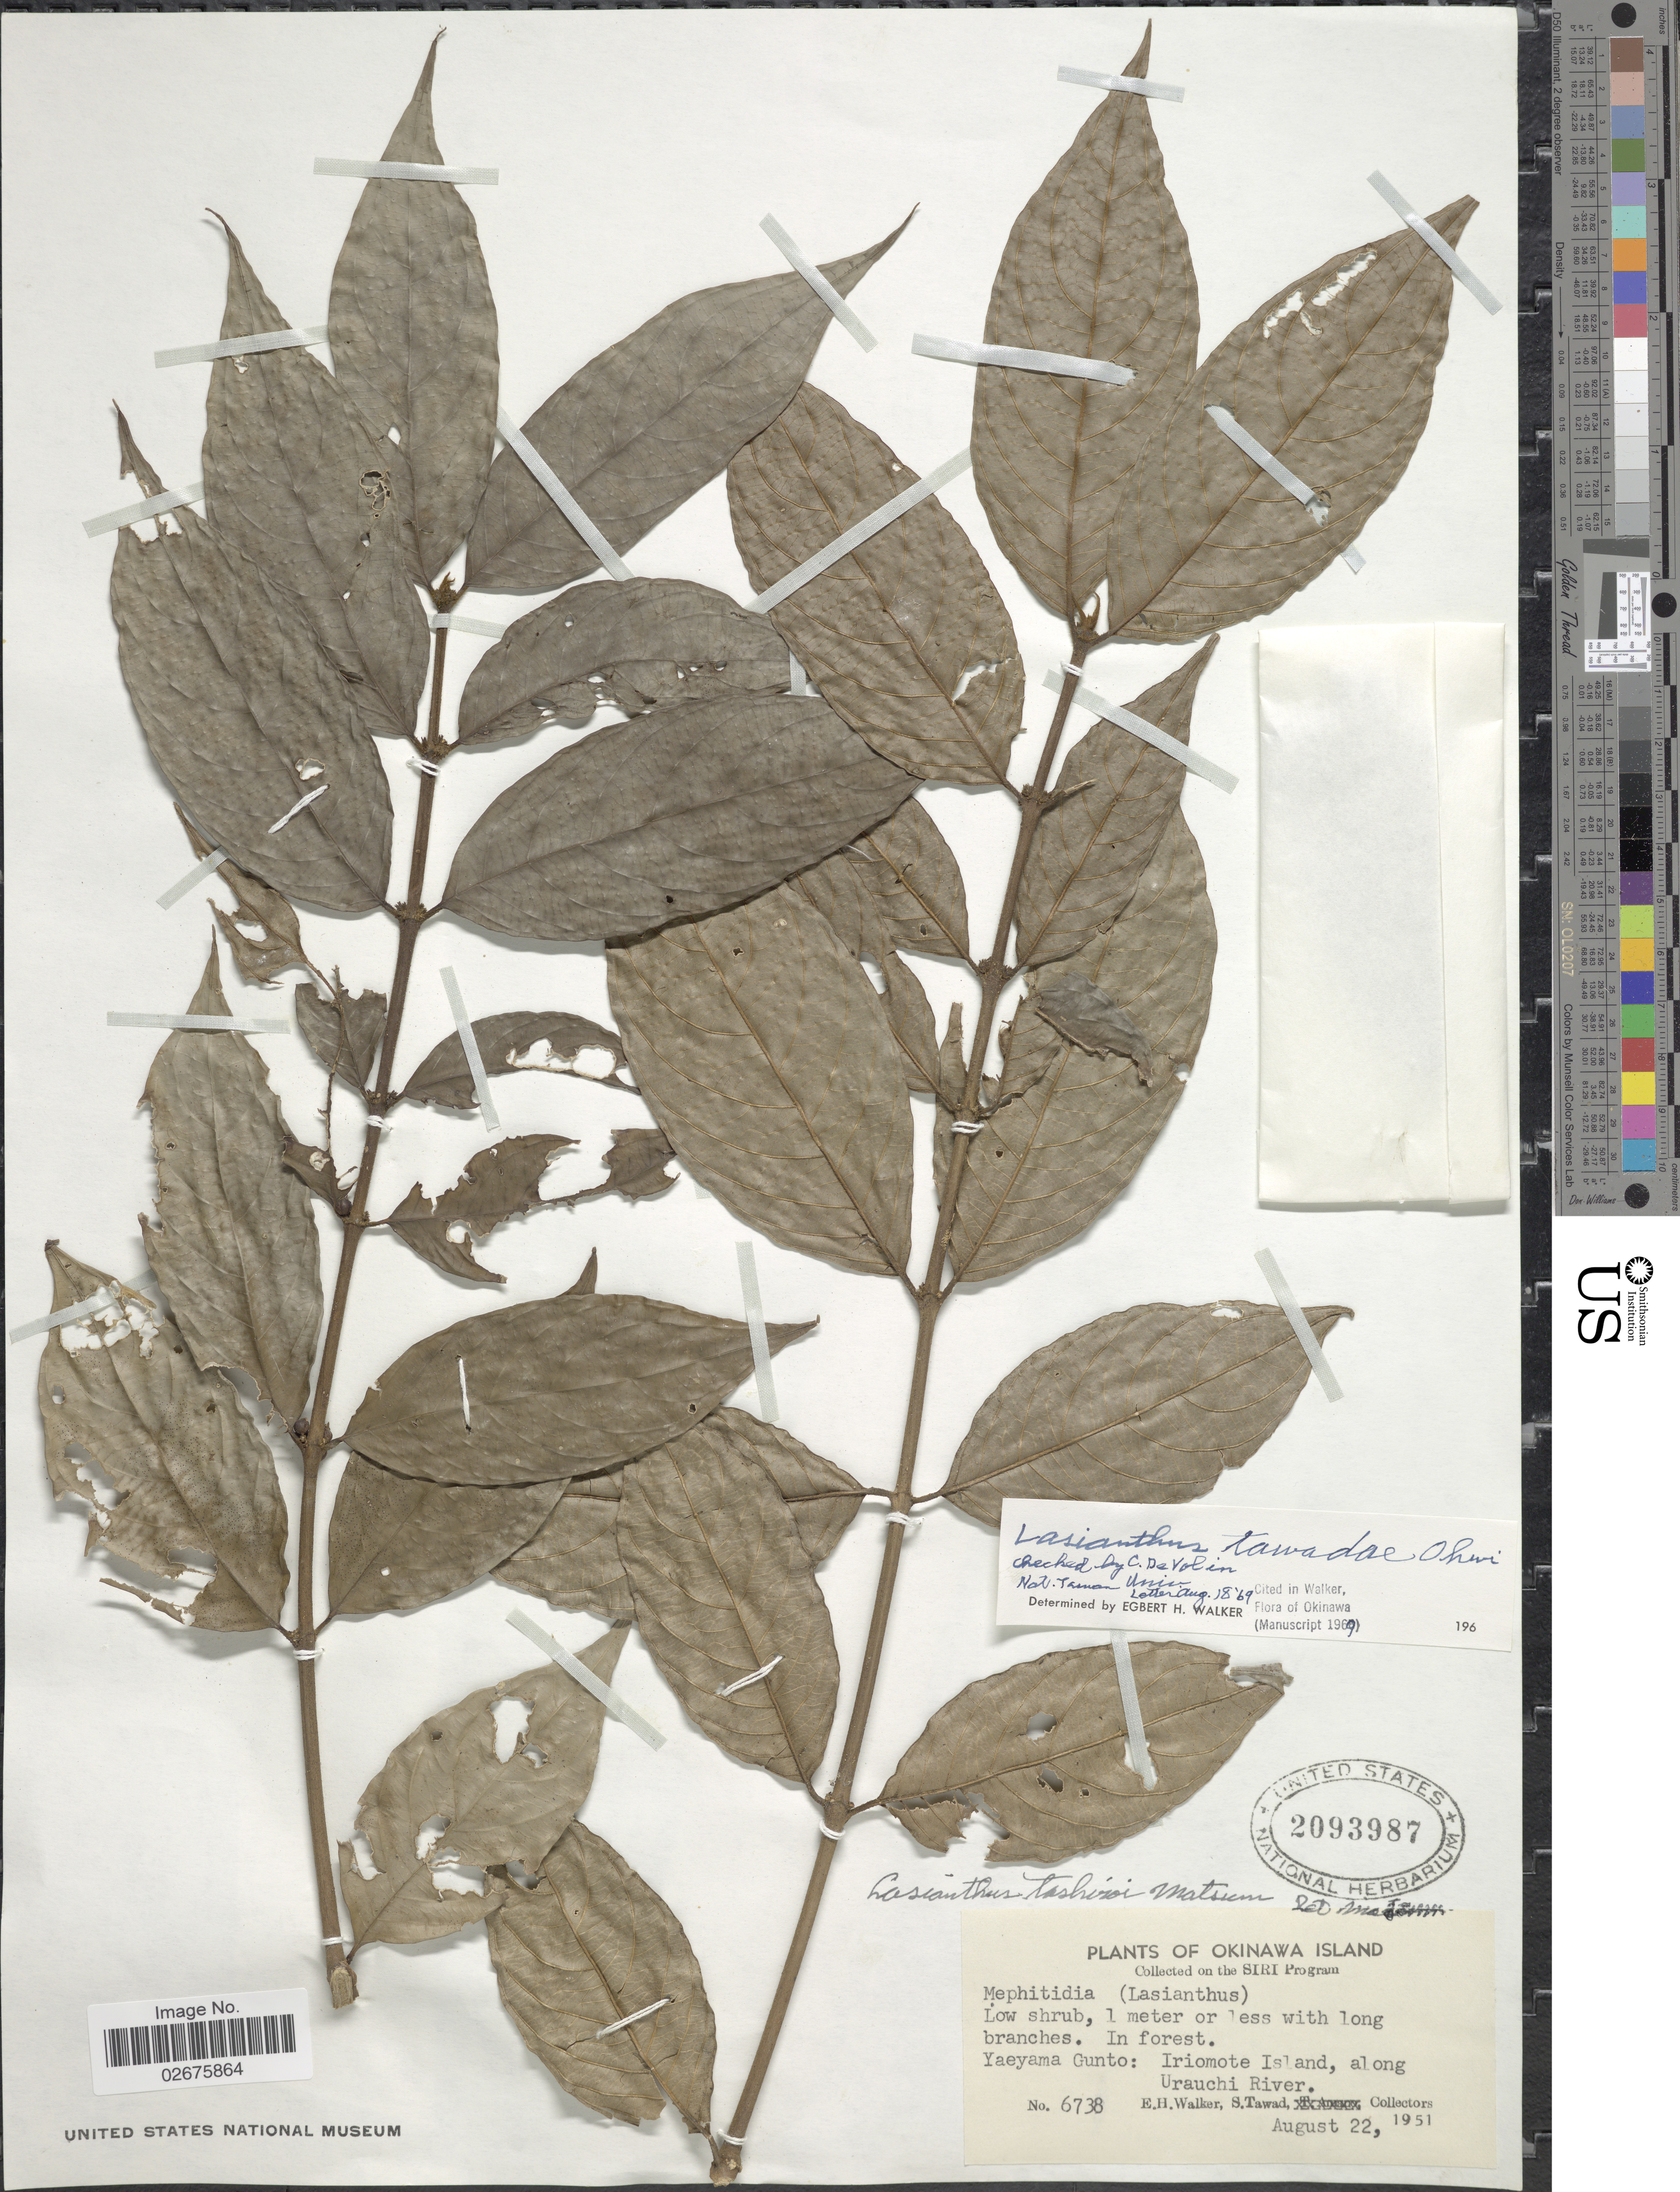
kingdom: Plantae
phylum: Tracheophyta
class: Magnoliopsida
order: Gentianales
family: Rubiaceae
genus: Lasianthus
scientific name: Lasianthus tawadae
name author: Ohwi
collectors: E. H. Walker & S. Tawada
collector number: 6738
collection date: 1951-08-22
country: Japan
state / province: Okinawa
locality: Okinawa Island, In forest, Yaeyama Gunto: Iriomote Island, along Urauchi River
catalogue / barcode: US 2093987